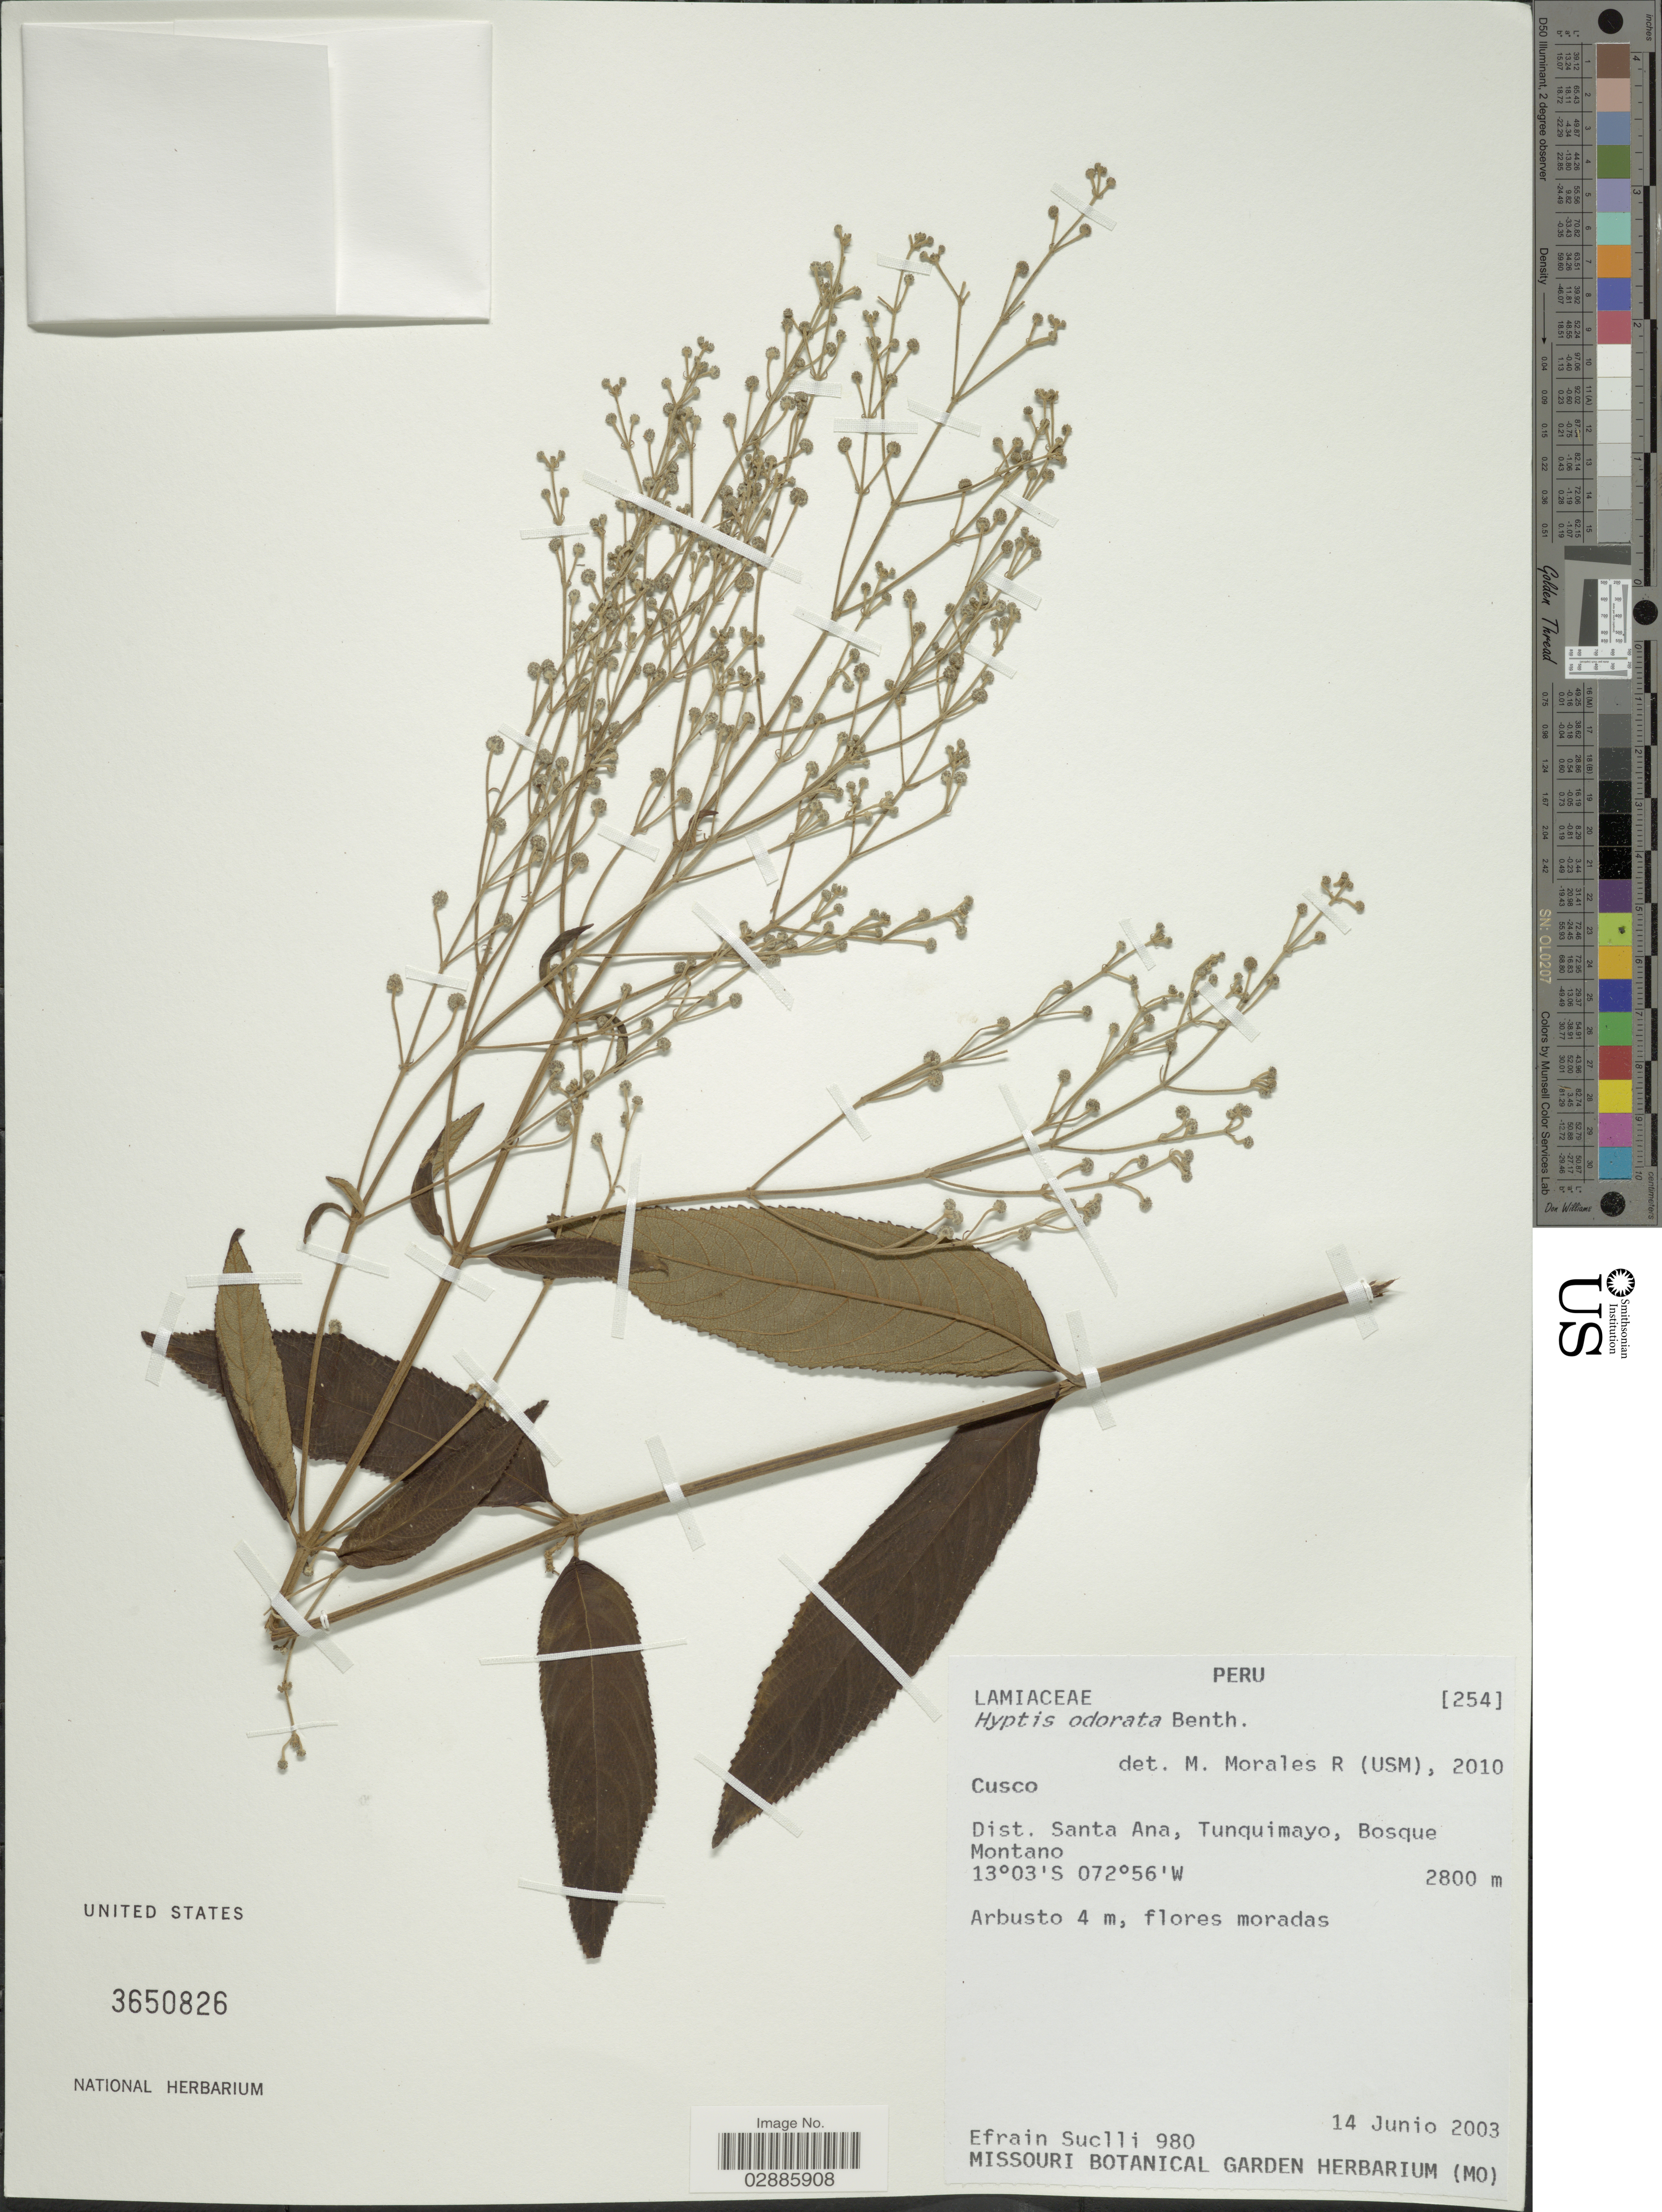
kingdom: Plantae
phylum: Tracheophyta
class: Magnoliopsida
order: Lamiales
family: Lamiaceae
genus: Hyptis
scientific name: Hyptis odorata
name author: Benth.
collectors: E. Suclli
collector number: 980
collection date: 2003-06-14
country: Peru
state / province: Cusco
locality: Dist. Santa Ana, Tunquimayo, Bosque Montano.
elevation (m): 2800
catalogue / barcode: US 3650826